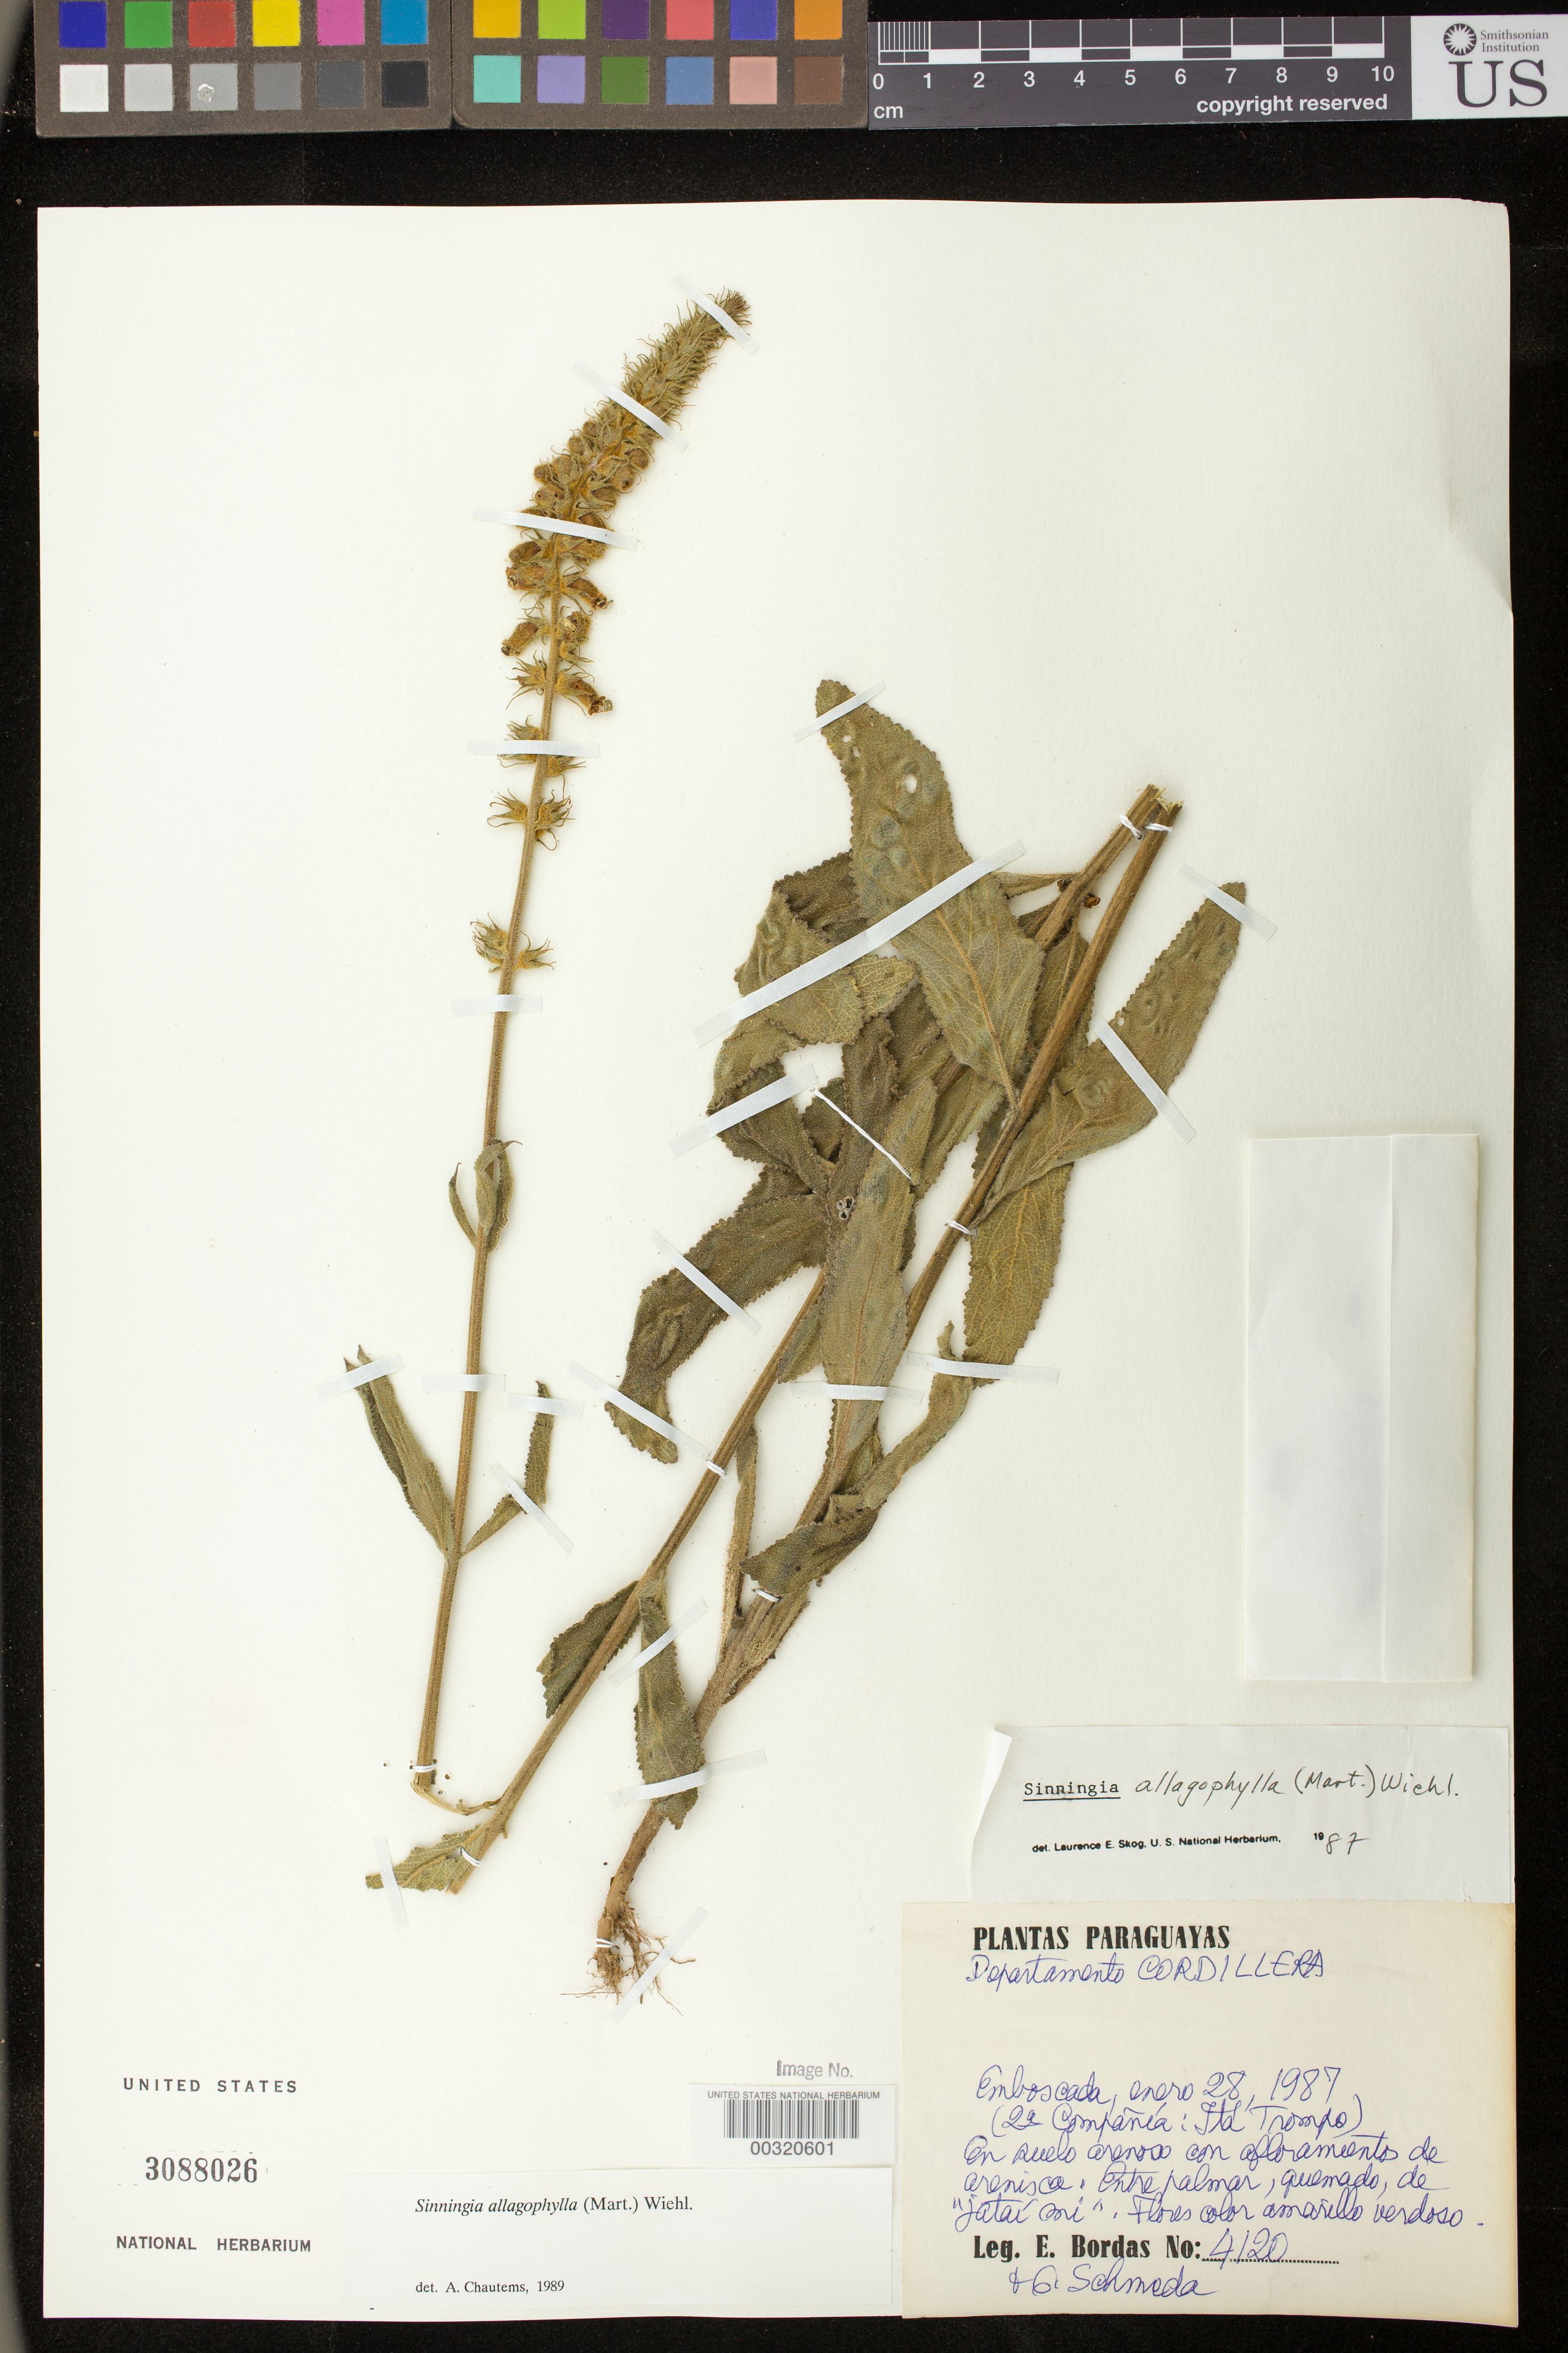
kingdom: Plantae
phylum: Tracheophyta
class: Magnoliopsida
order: Lamiales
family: Gesneriaceae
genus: Sinningia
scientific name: Sinningia allagophylla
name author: (Mart.) Wiehler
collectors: E. Bordas & G. Schmeda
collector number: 4120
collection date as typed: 28 Jan 1987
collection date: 1987-01-28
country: Paraguay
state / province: Cordillera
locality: La Campania, Sta Trompe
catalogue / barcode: US 3088026